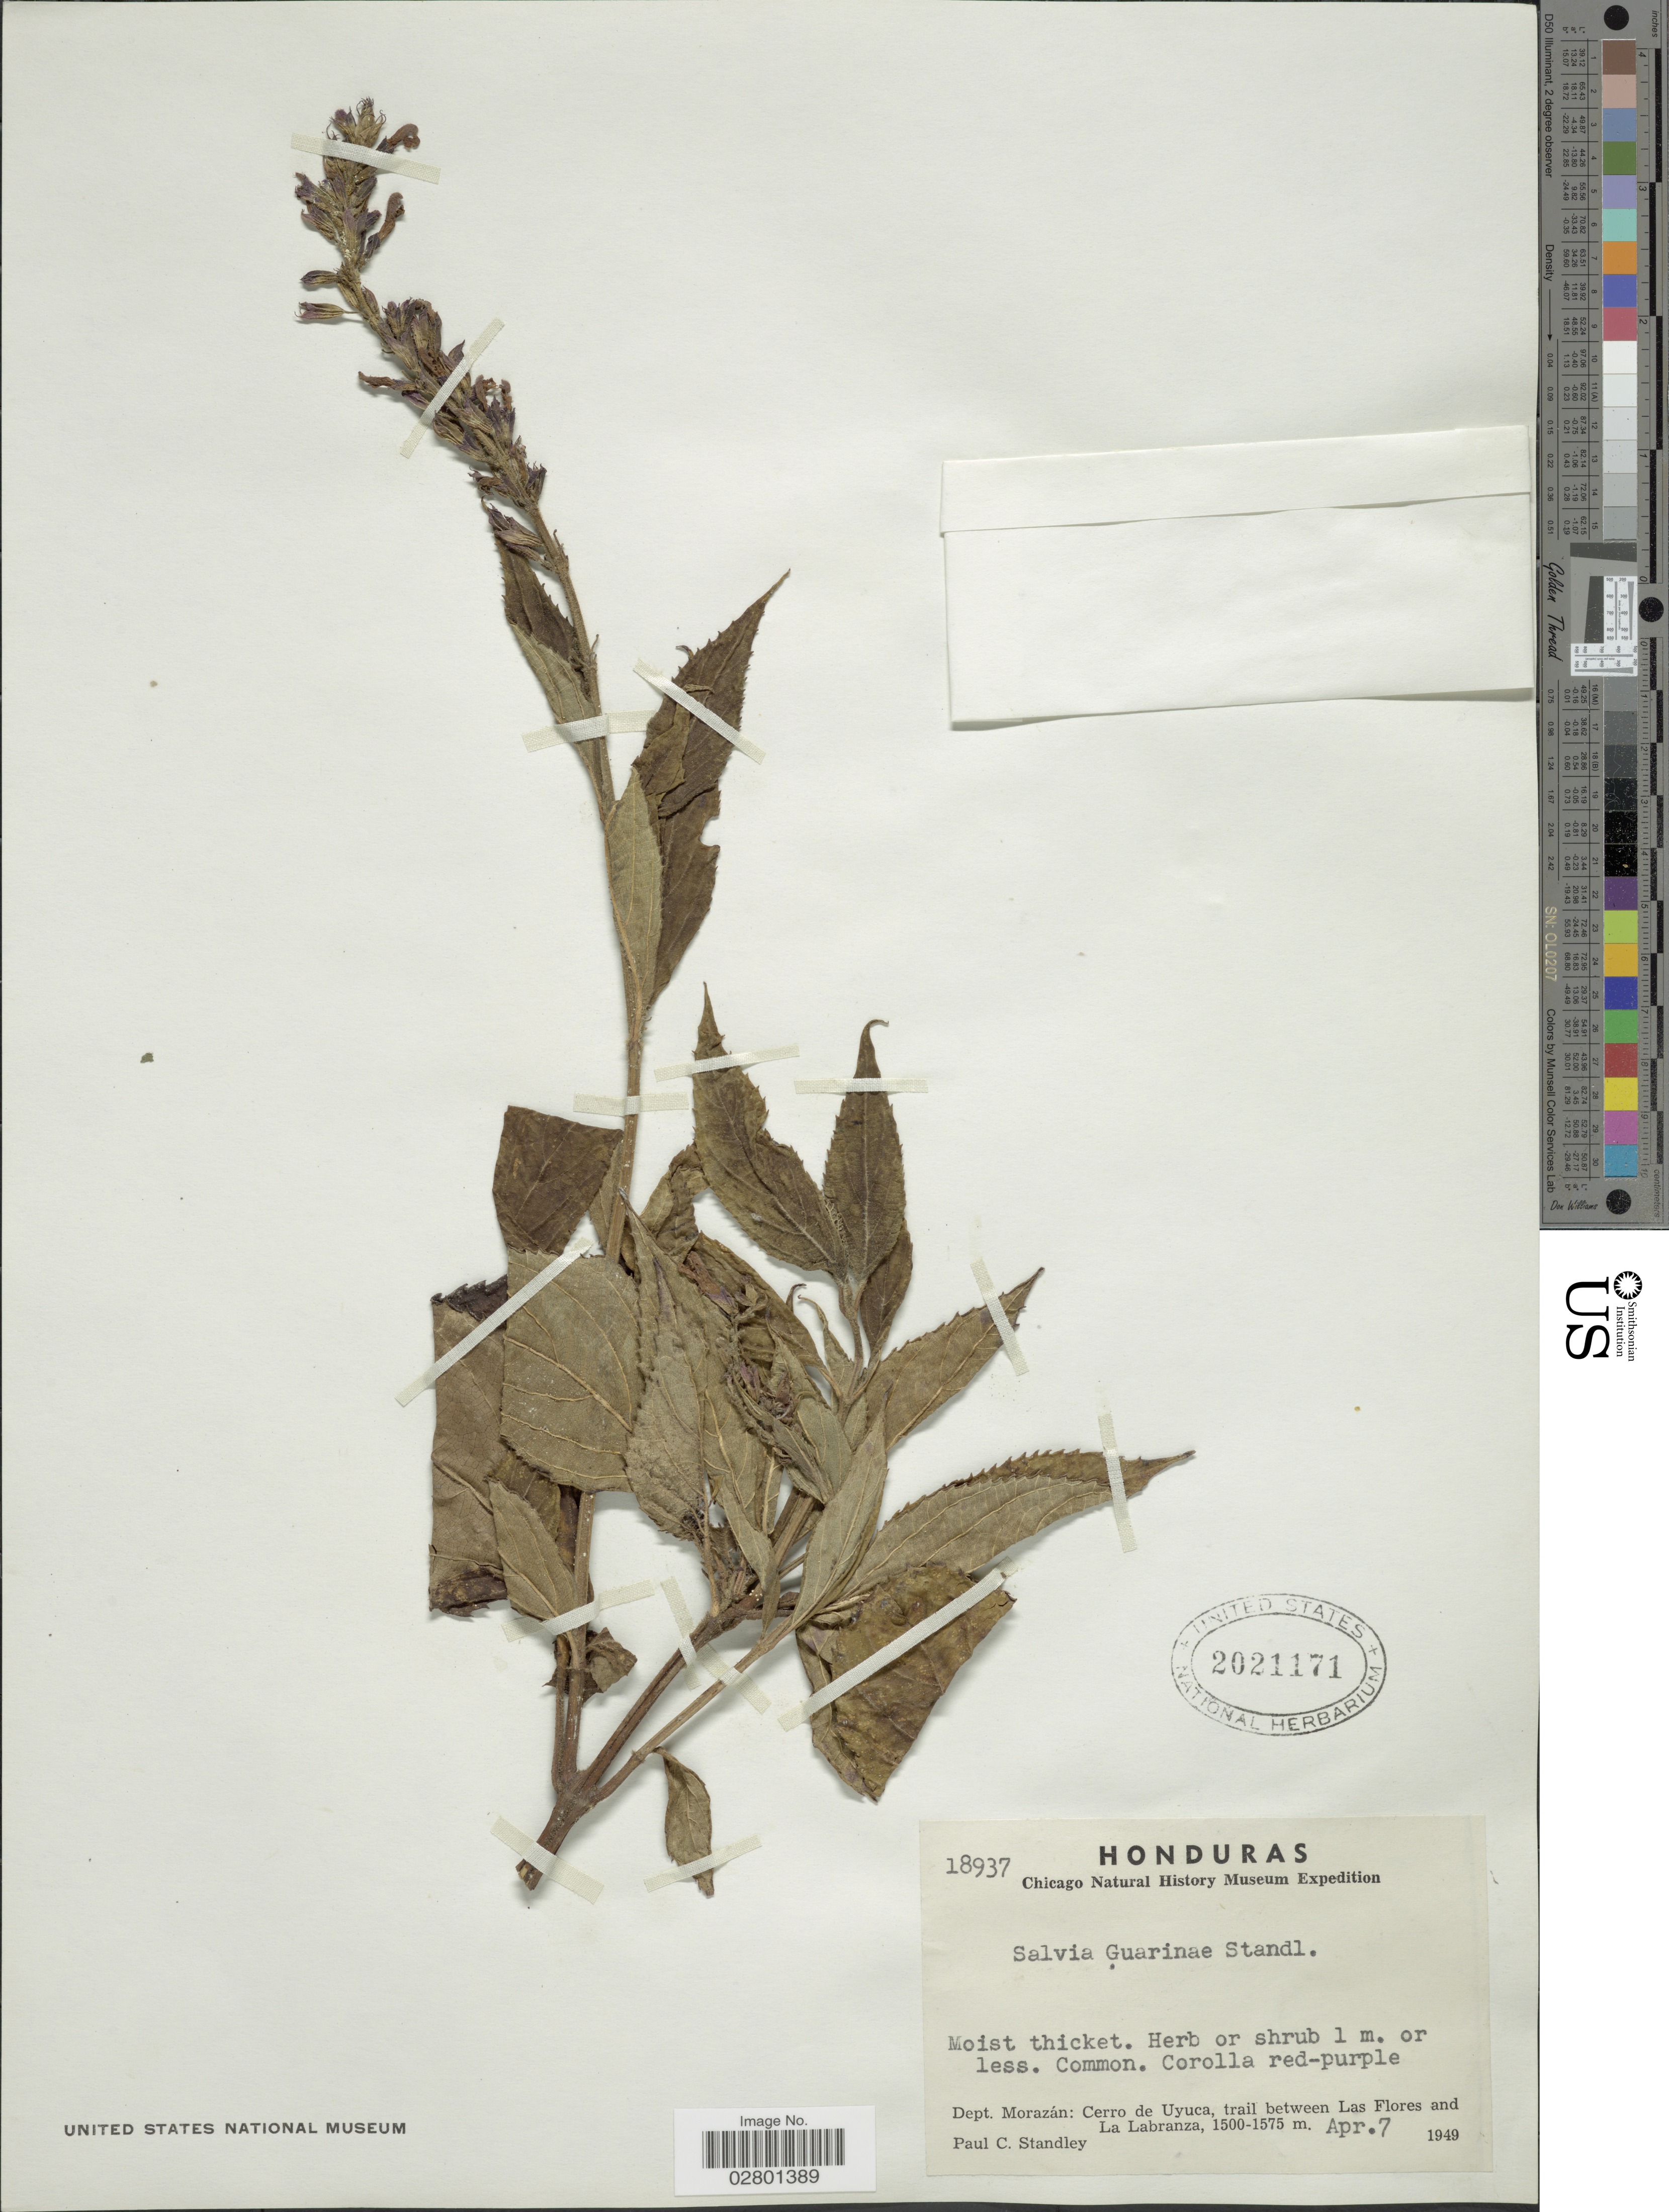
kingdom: Plantae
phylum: Tracheophyta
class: Magnoliopsida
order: Lamiales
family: Lamiaceae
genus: Salvia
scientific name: Salvia guarinae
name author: Standl.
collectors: P. C. Standley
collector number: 18937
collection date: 1949-04-07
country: Honduras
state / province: Fco. Morazán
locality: Dept. Morazán: Cerro de Uyuca, trail between Las Flores and La Labranza.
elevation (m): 1500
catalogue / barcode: US 2021171